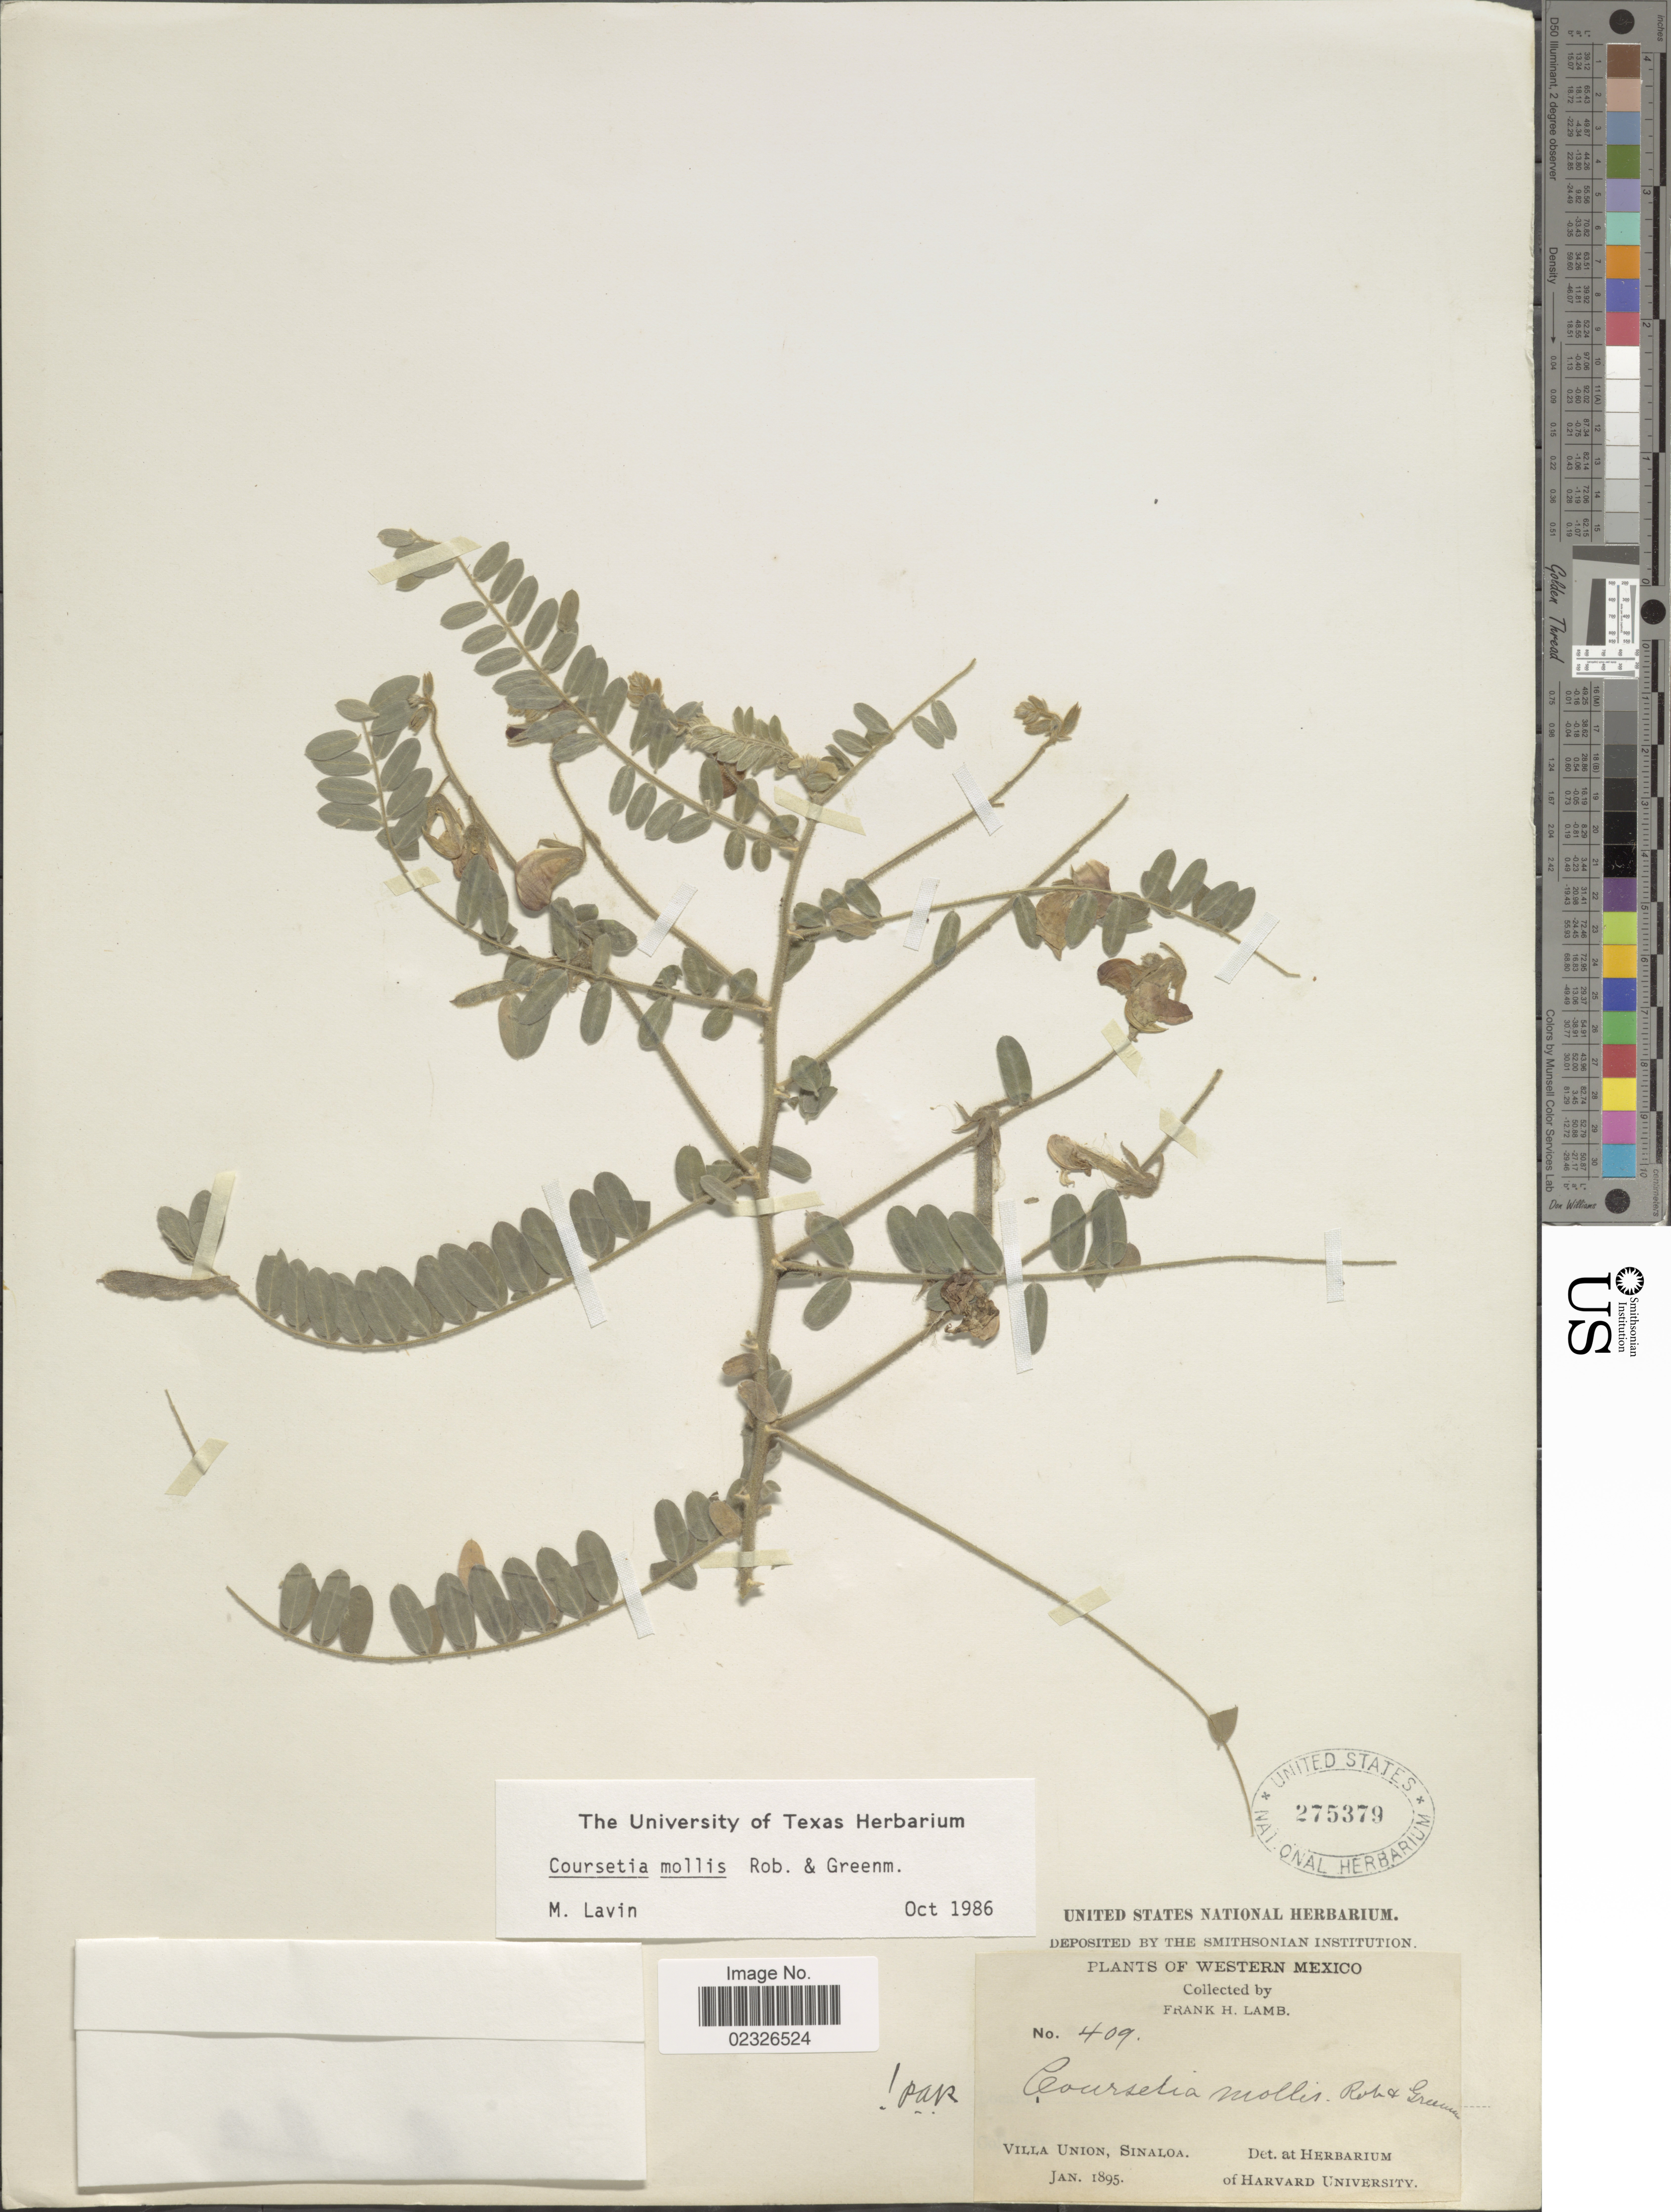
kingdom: Plantae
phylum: Tracheophyta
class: Magnoliopsida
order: Fabales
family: Fabaceae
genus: Coursetia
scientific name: Coursetia mollis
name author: B.L. Rob. & Greenm.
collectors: F. H. Lamb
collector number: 409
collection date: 1895-01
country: Mexico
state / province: Sinaloa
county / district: Mazatlán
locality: Villa Unión.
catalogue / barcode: US 275379